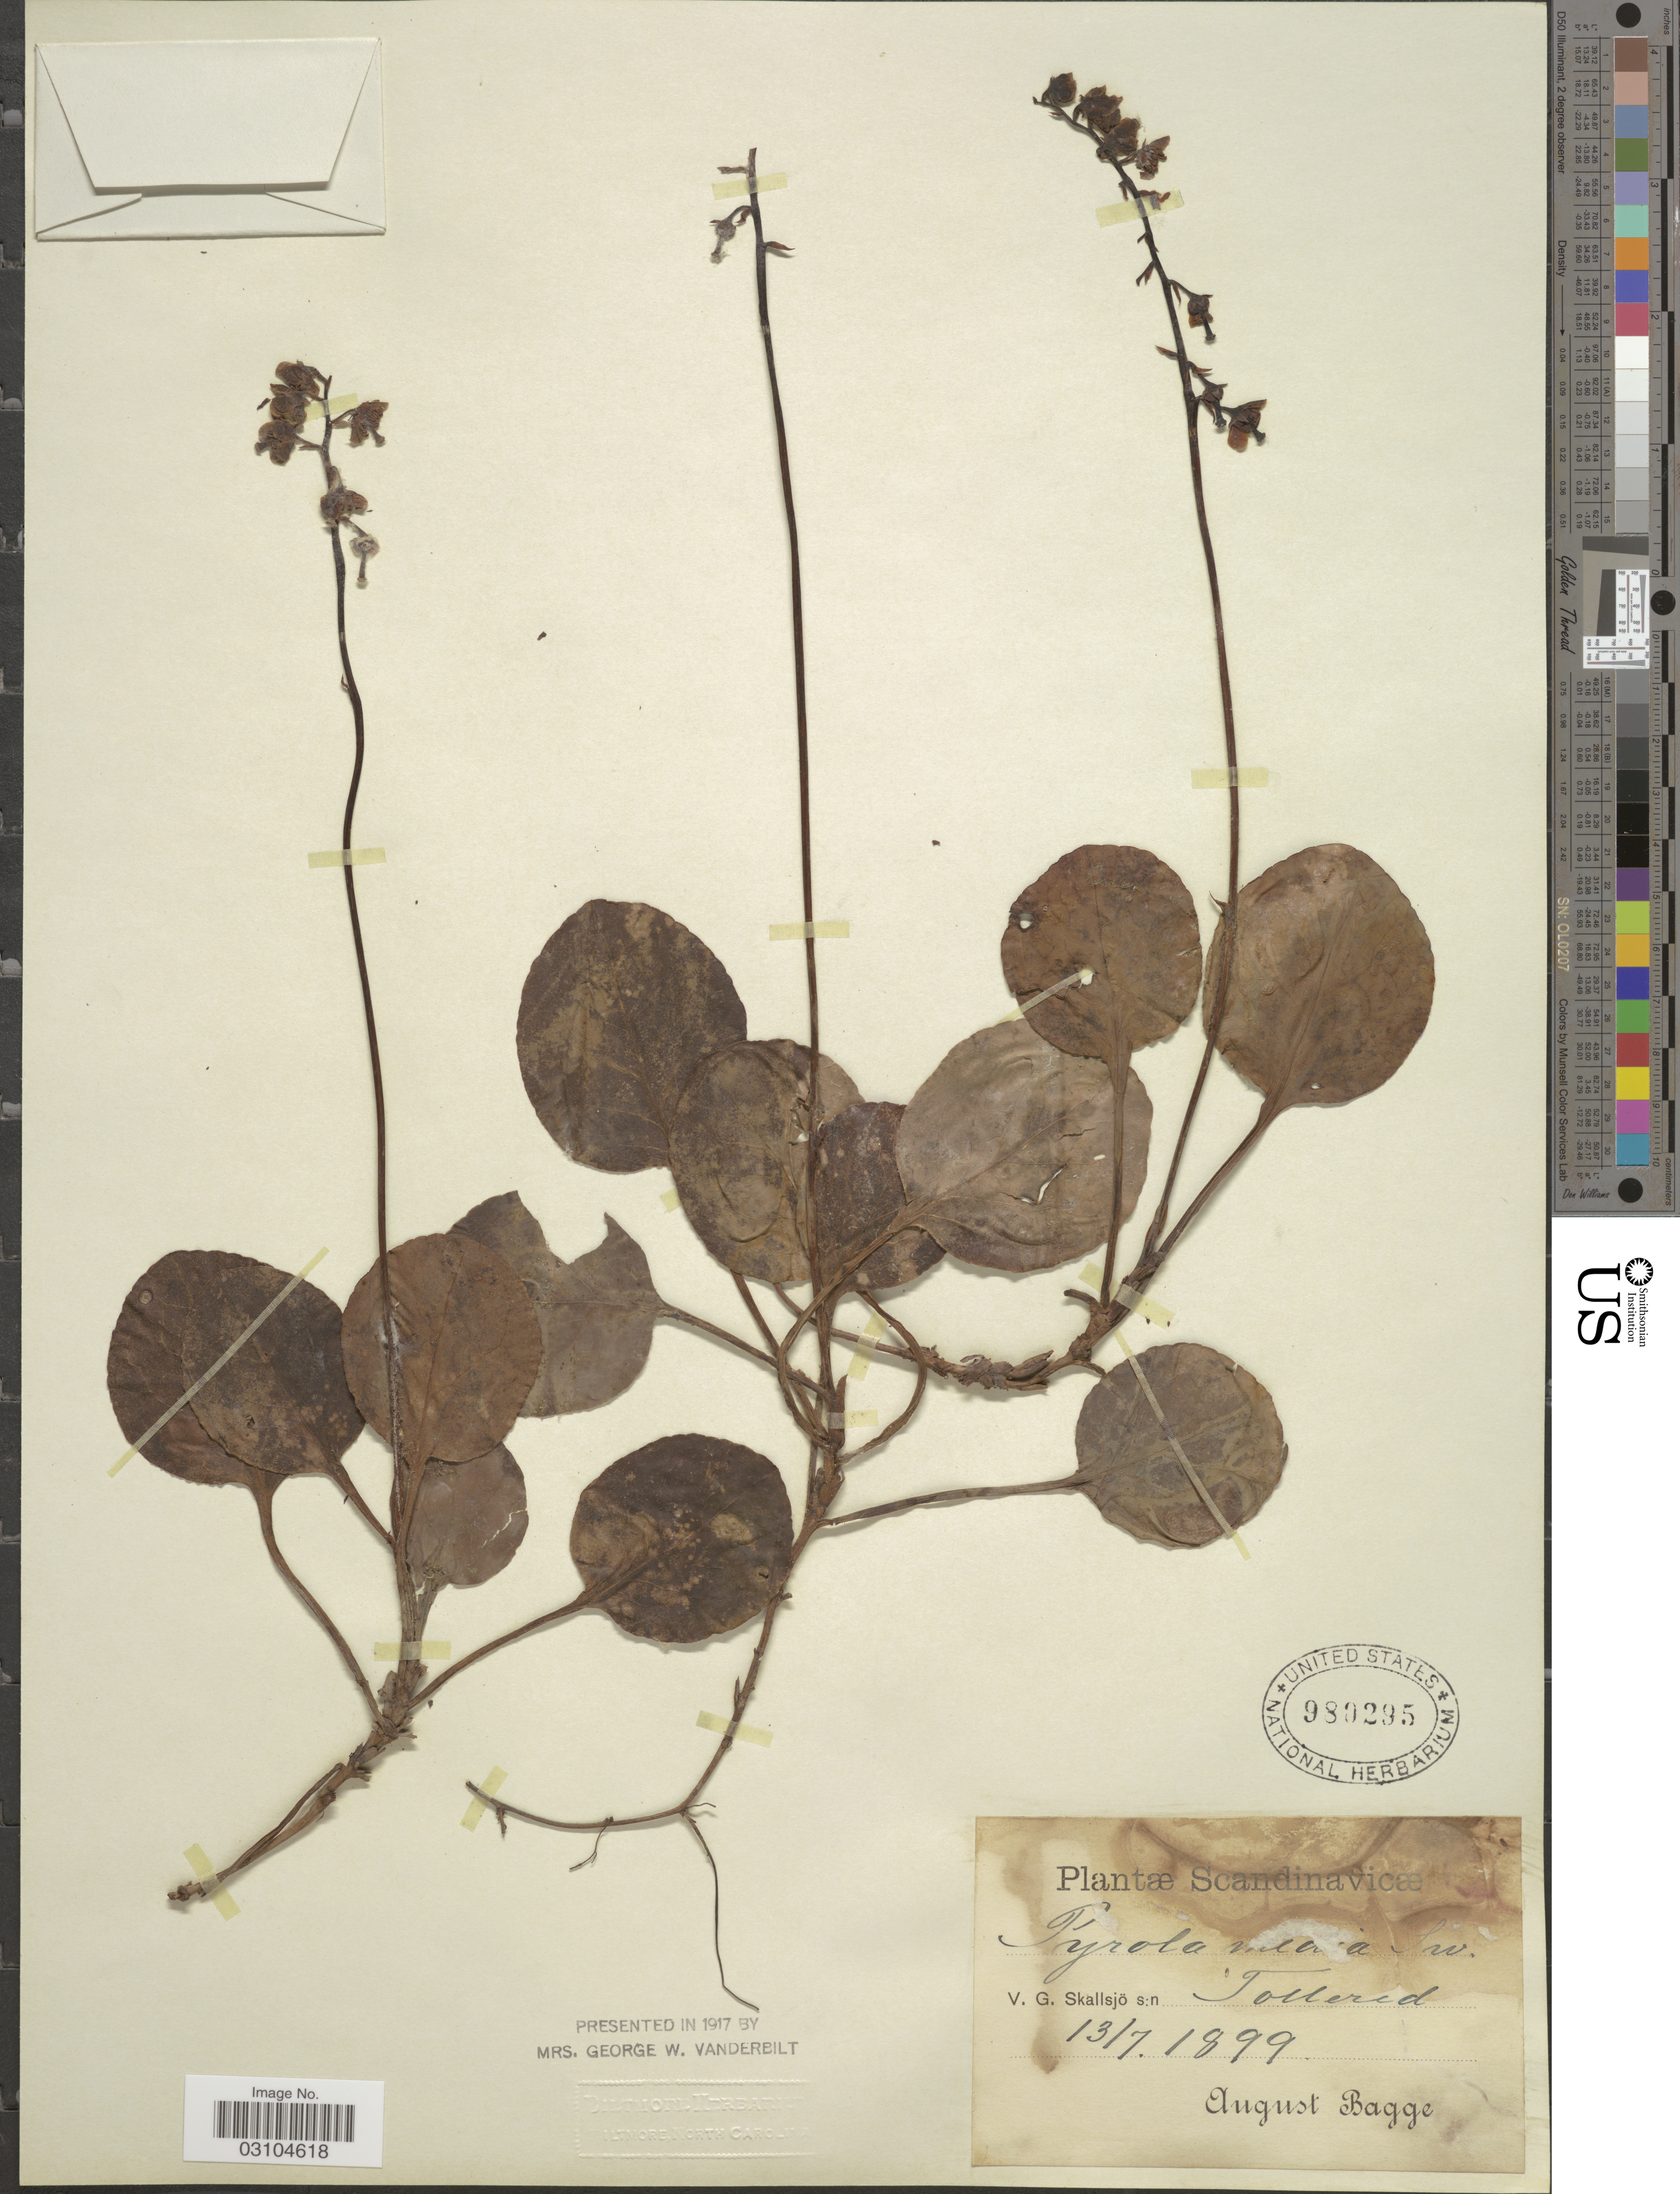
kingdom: Plantae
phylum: Tracheophyta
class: Magnoliopsida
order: Ericales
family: Ericaceae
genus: Pyrola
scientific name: Pyrola media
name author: Sw.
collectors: A. Bagge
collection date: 1899-07-13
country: Sweden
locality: Scandinavicæ. V. G. Skallsjö s:n Tollered.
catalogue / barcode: US 980295